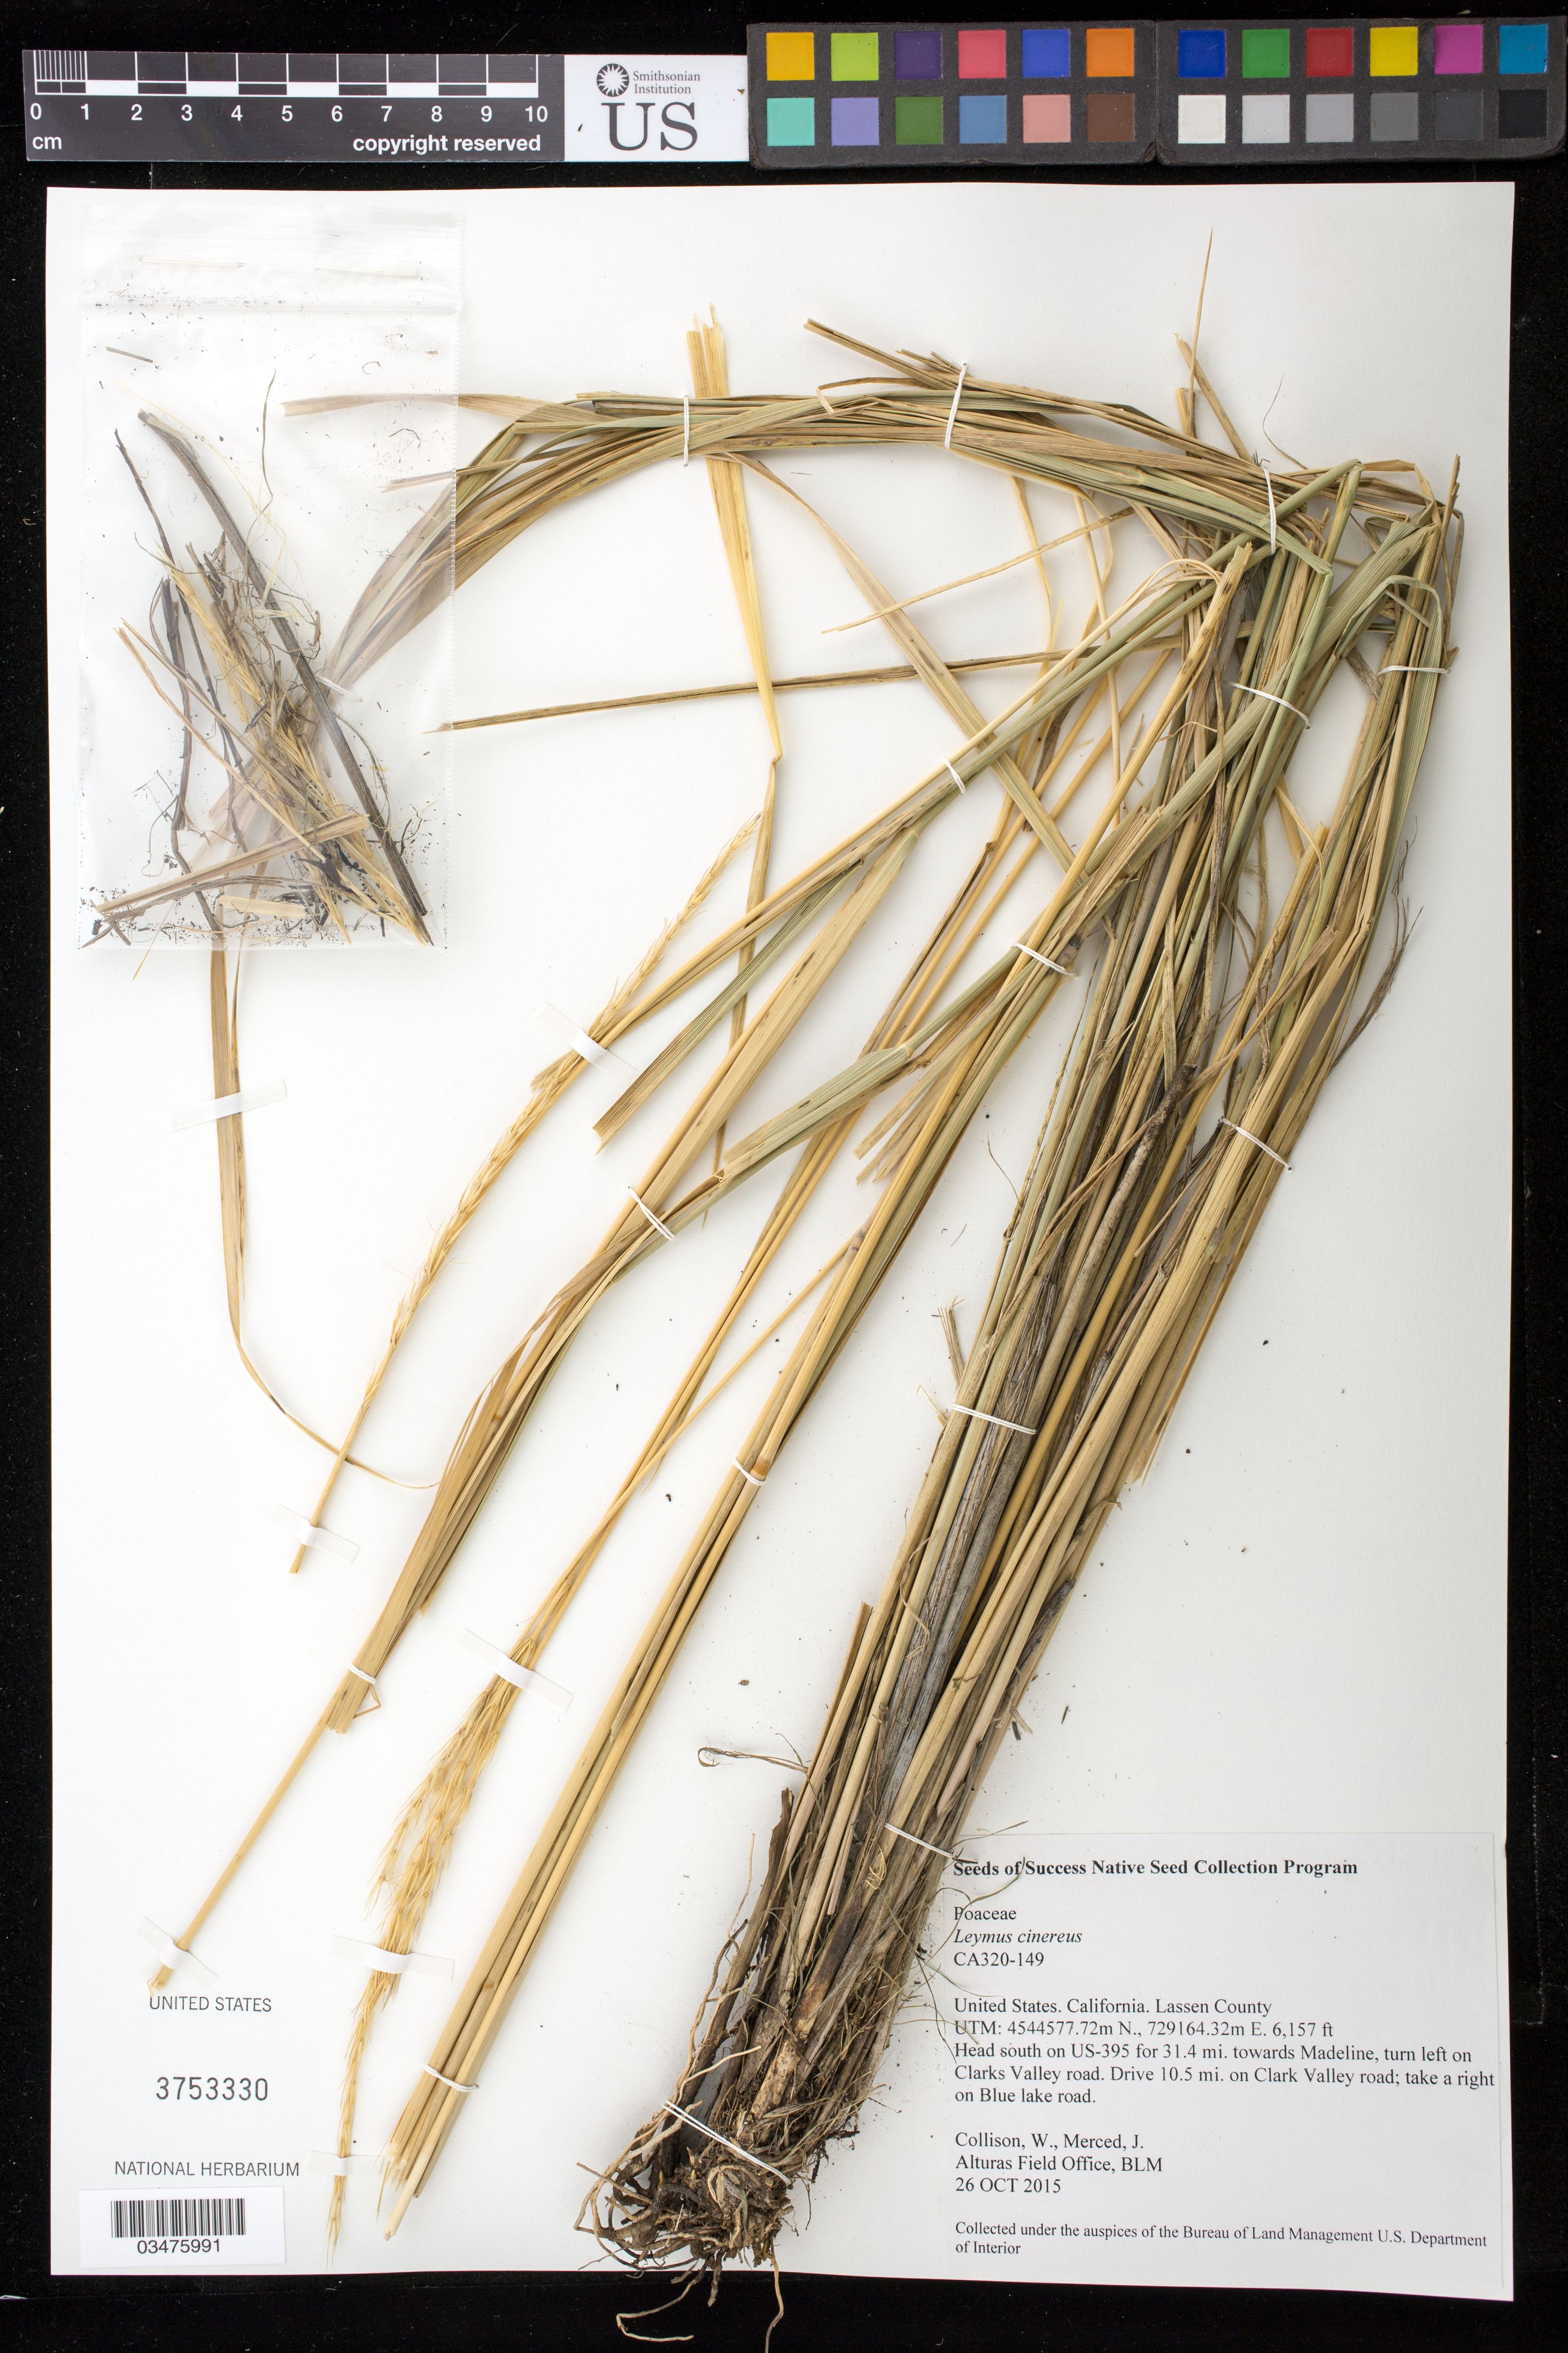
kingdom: Plantae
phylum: Tracheophyta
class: Liliopsida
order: Poales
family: Poaceae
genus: Leymus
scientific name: Leymus cinereus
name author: (Scribn. & Merr.) Á. Löve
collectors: W. Collison & J. Merced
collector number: CA320-149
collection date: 2015-10-26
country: United States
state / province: California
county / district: Lassen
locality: Blue lake road.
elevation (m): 1877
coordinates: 4544577.72m N, 729164.32m E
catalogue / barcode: US 3753330